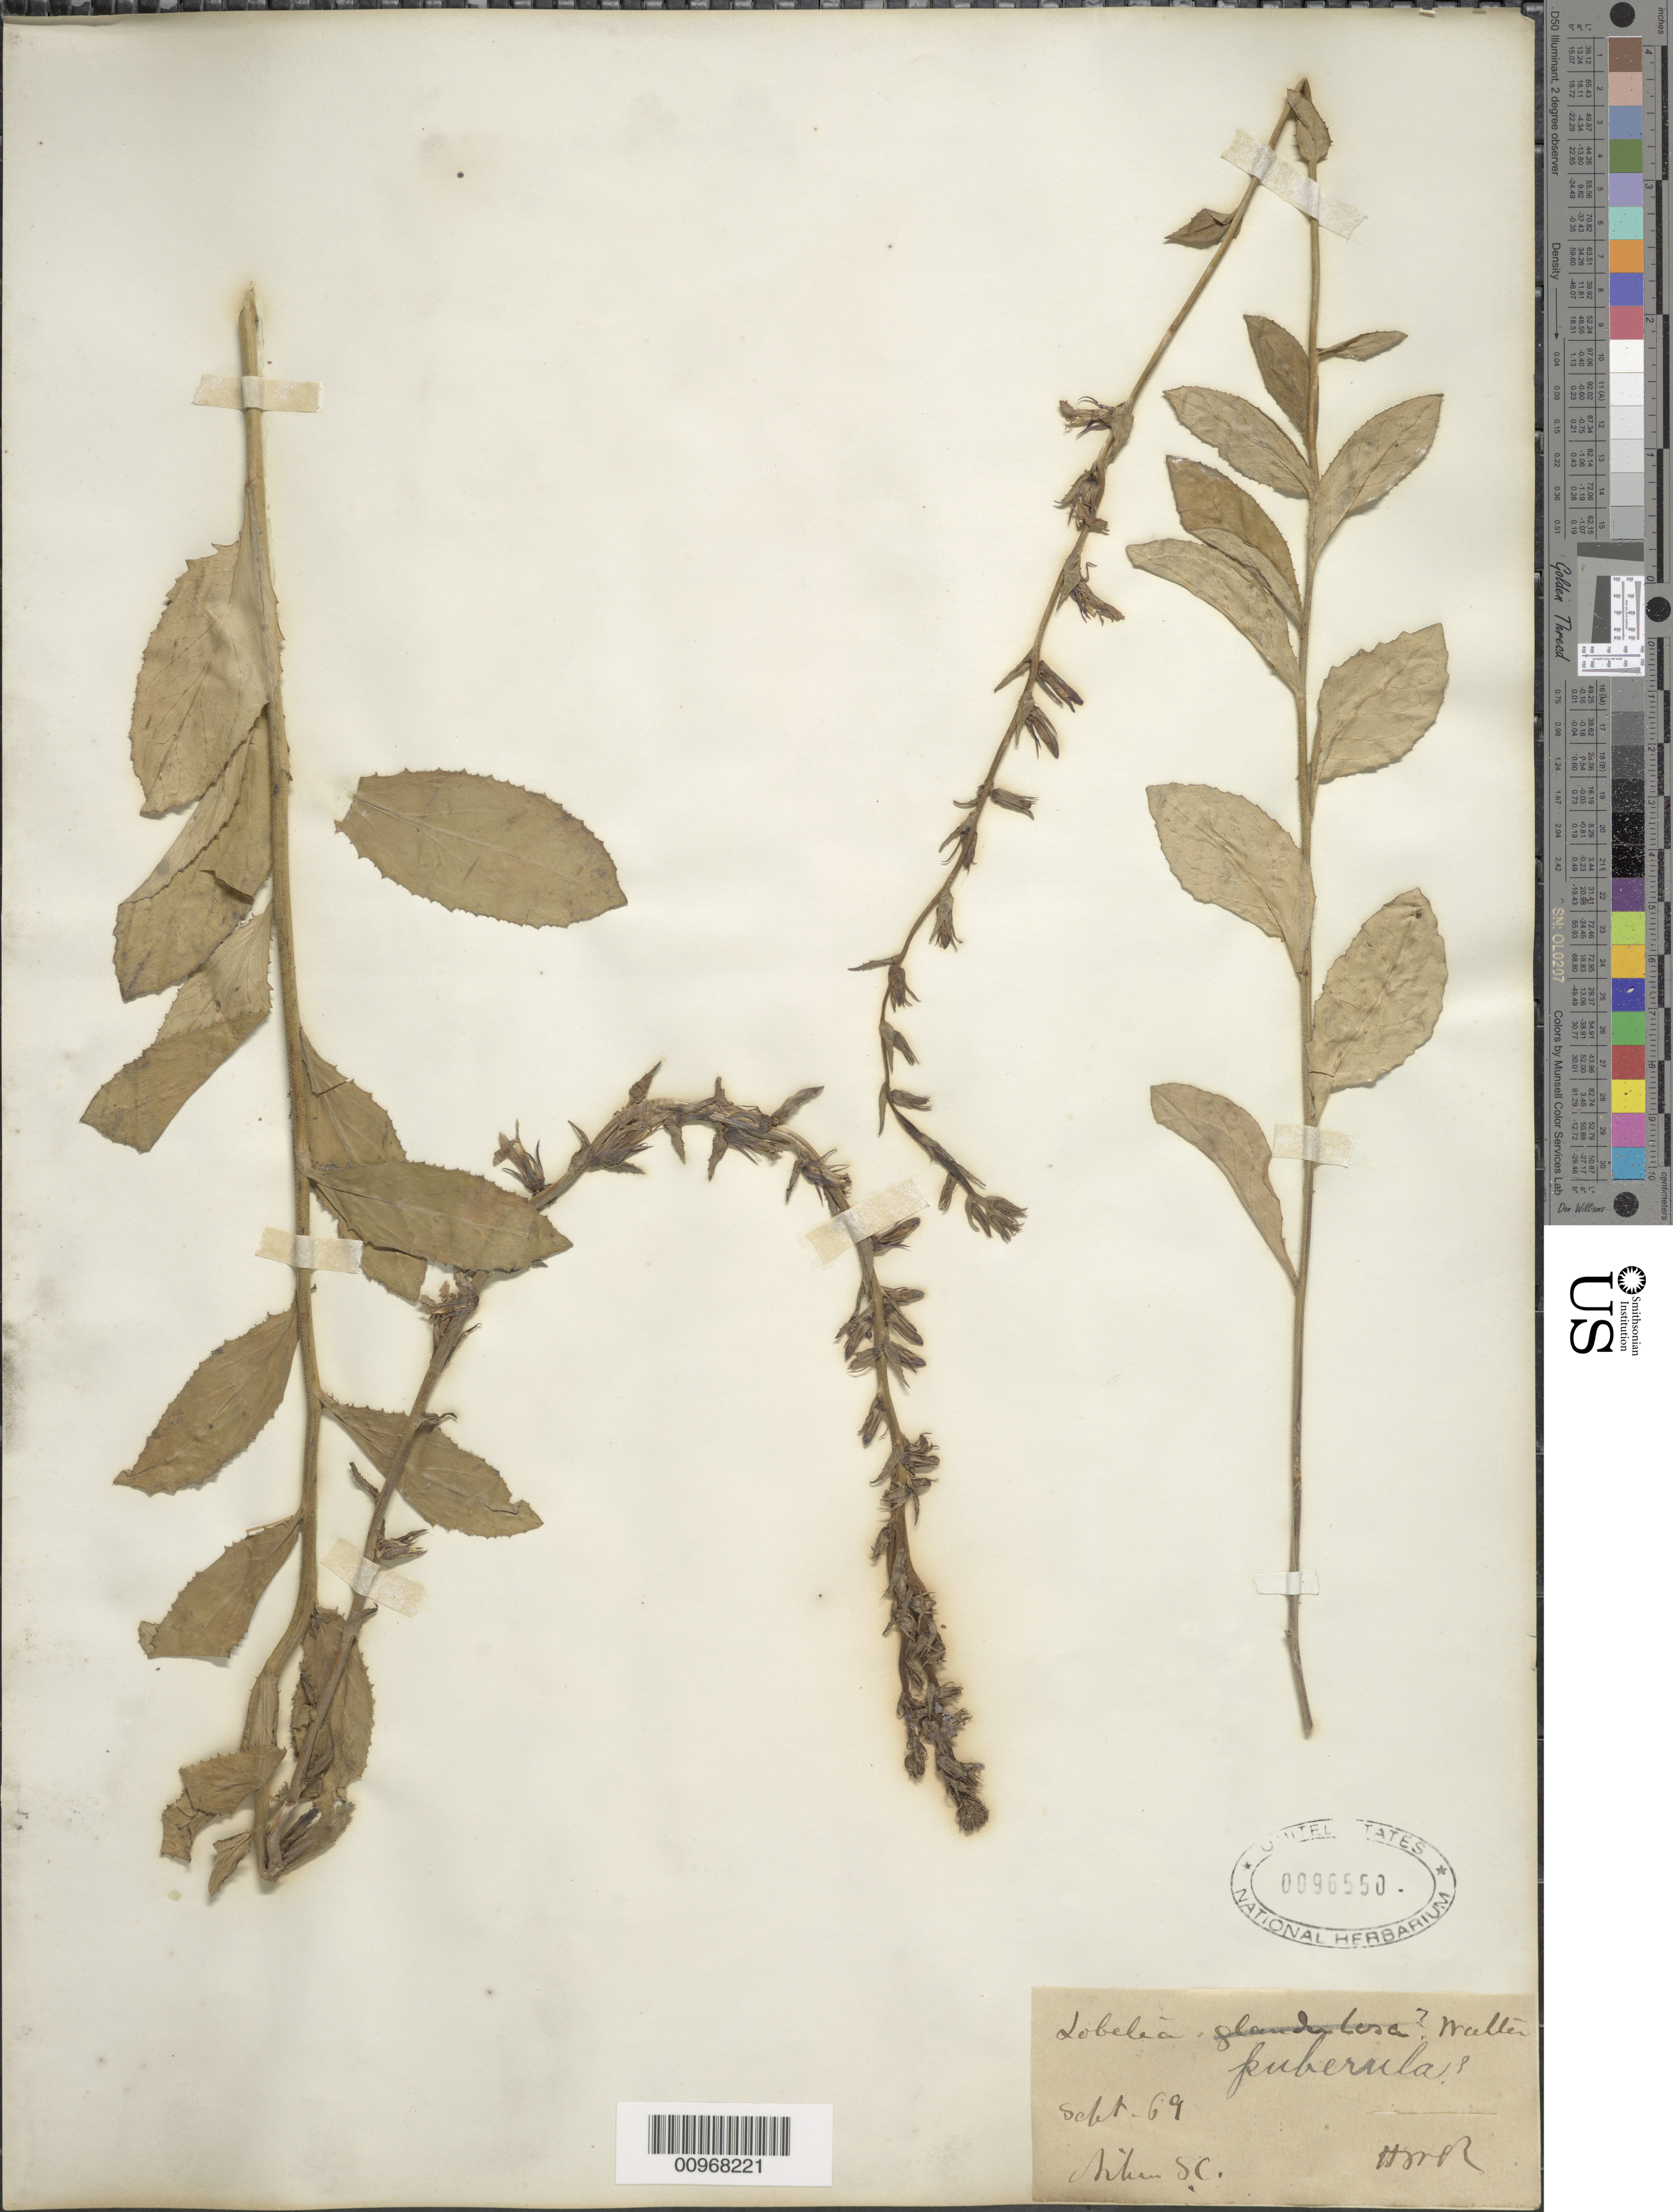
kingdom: Plantae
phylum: Tracheophyta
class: Magnoliopsida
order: Asterales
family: Campanulaceae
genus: Lobelia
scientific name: Lobelia puberula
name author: Michx.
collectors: H. M. R.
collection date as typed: Sep 1869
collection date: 1869-09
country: United States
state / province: South Carolina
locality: Aiken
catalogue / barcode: US 96550